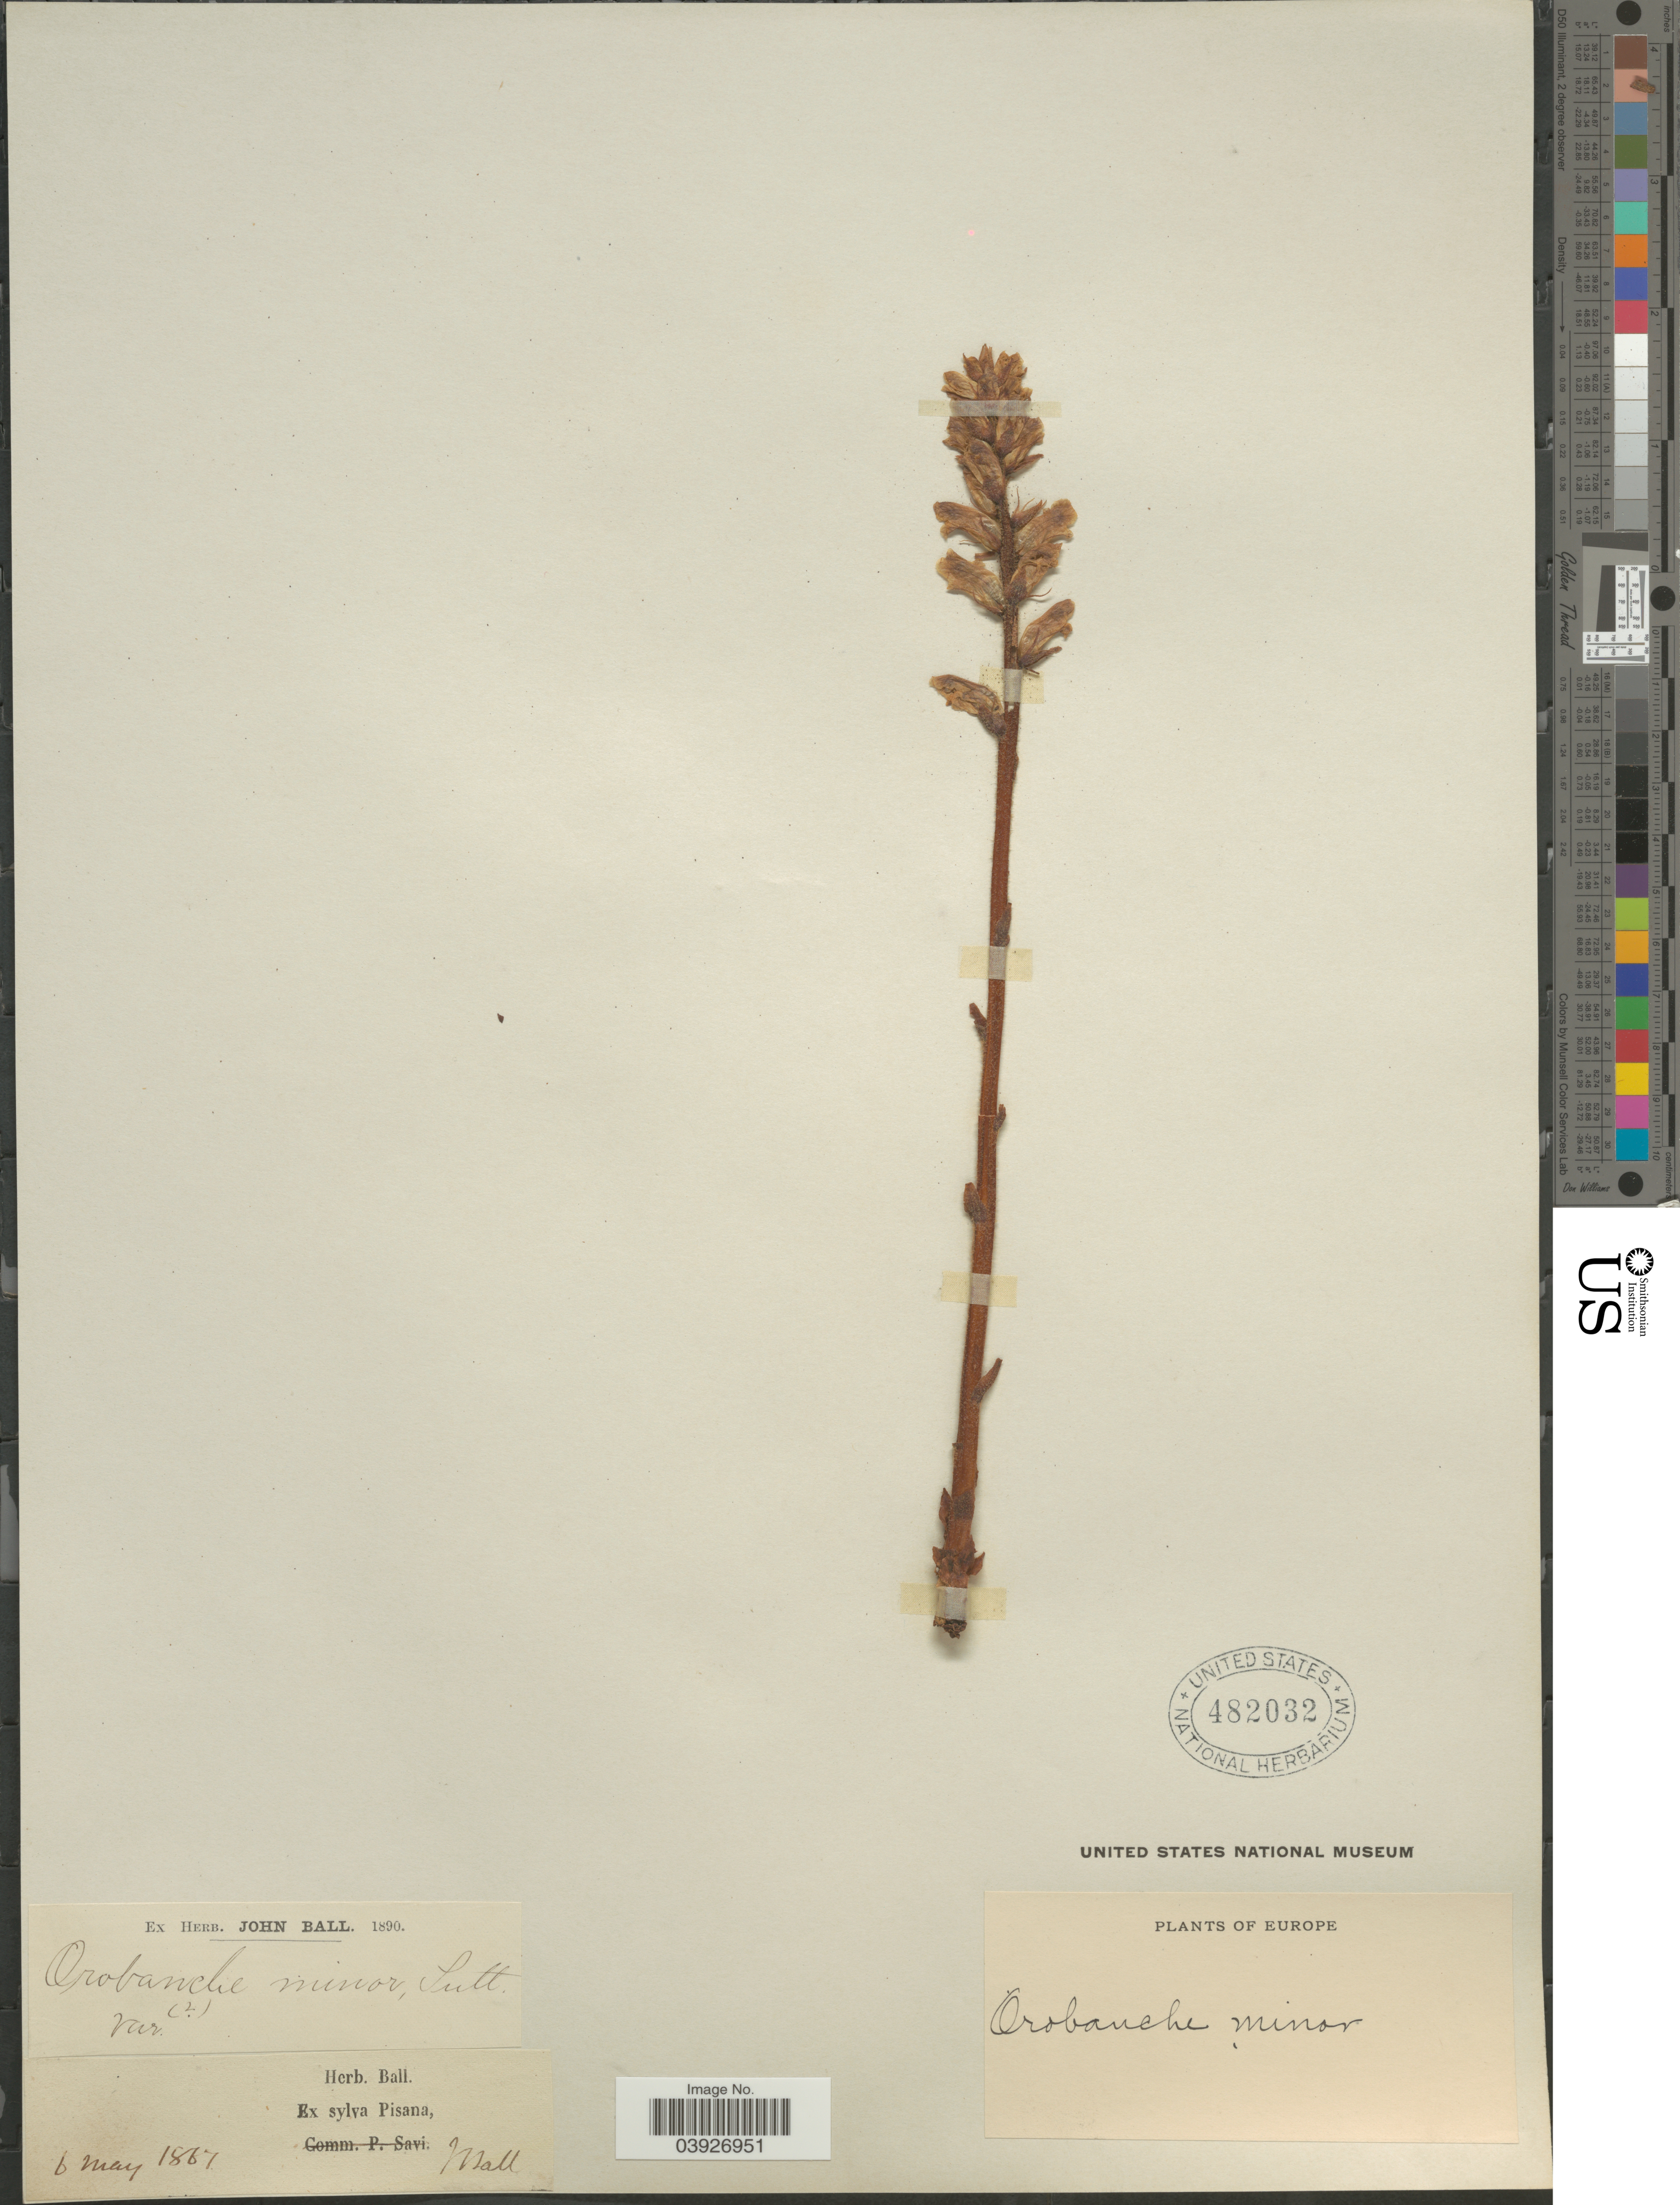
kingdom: Plantae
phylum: Tracheophyta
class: Magnoliopsida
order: Lamiales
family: Orobanchaceae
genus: Orobanche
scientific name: Orobanche minor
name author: Sm.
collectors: J. Ball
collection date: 1881-05-06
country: Italy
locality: Europe. Ex sylva Pisana.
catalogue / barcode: US 482032